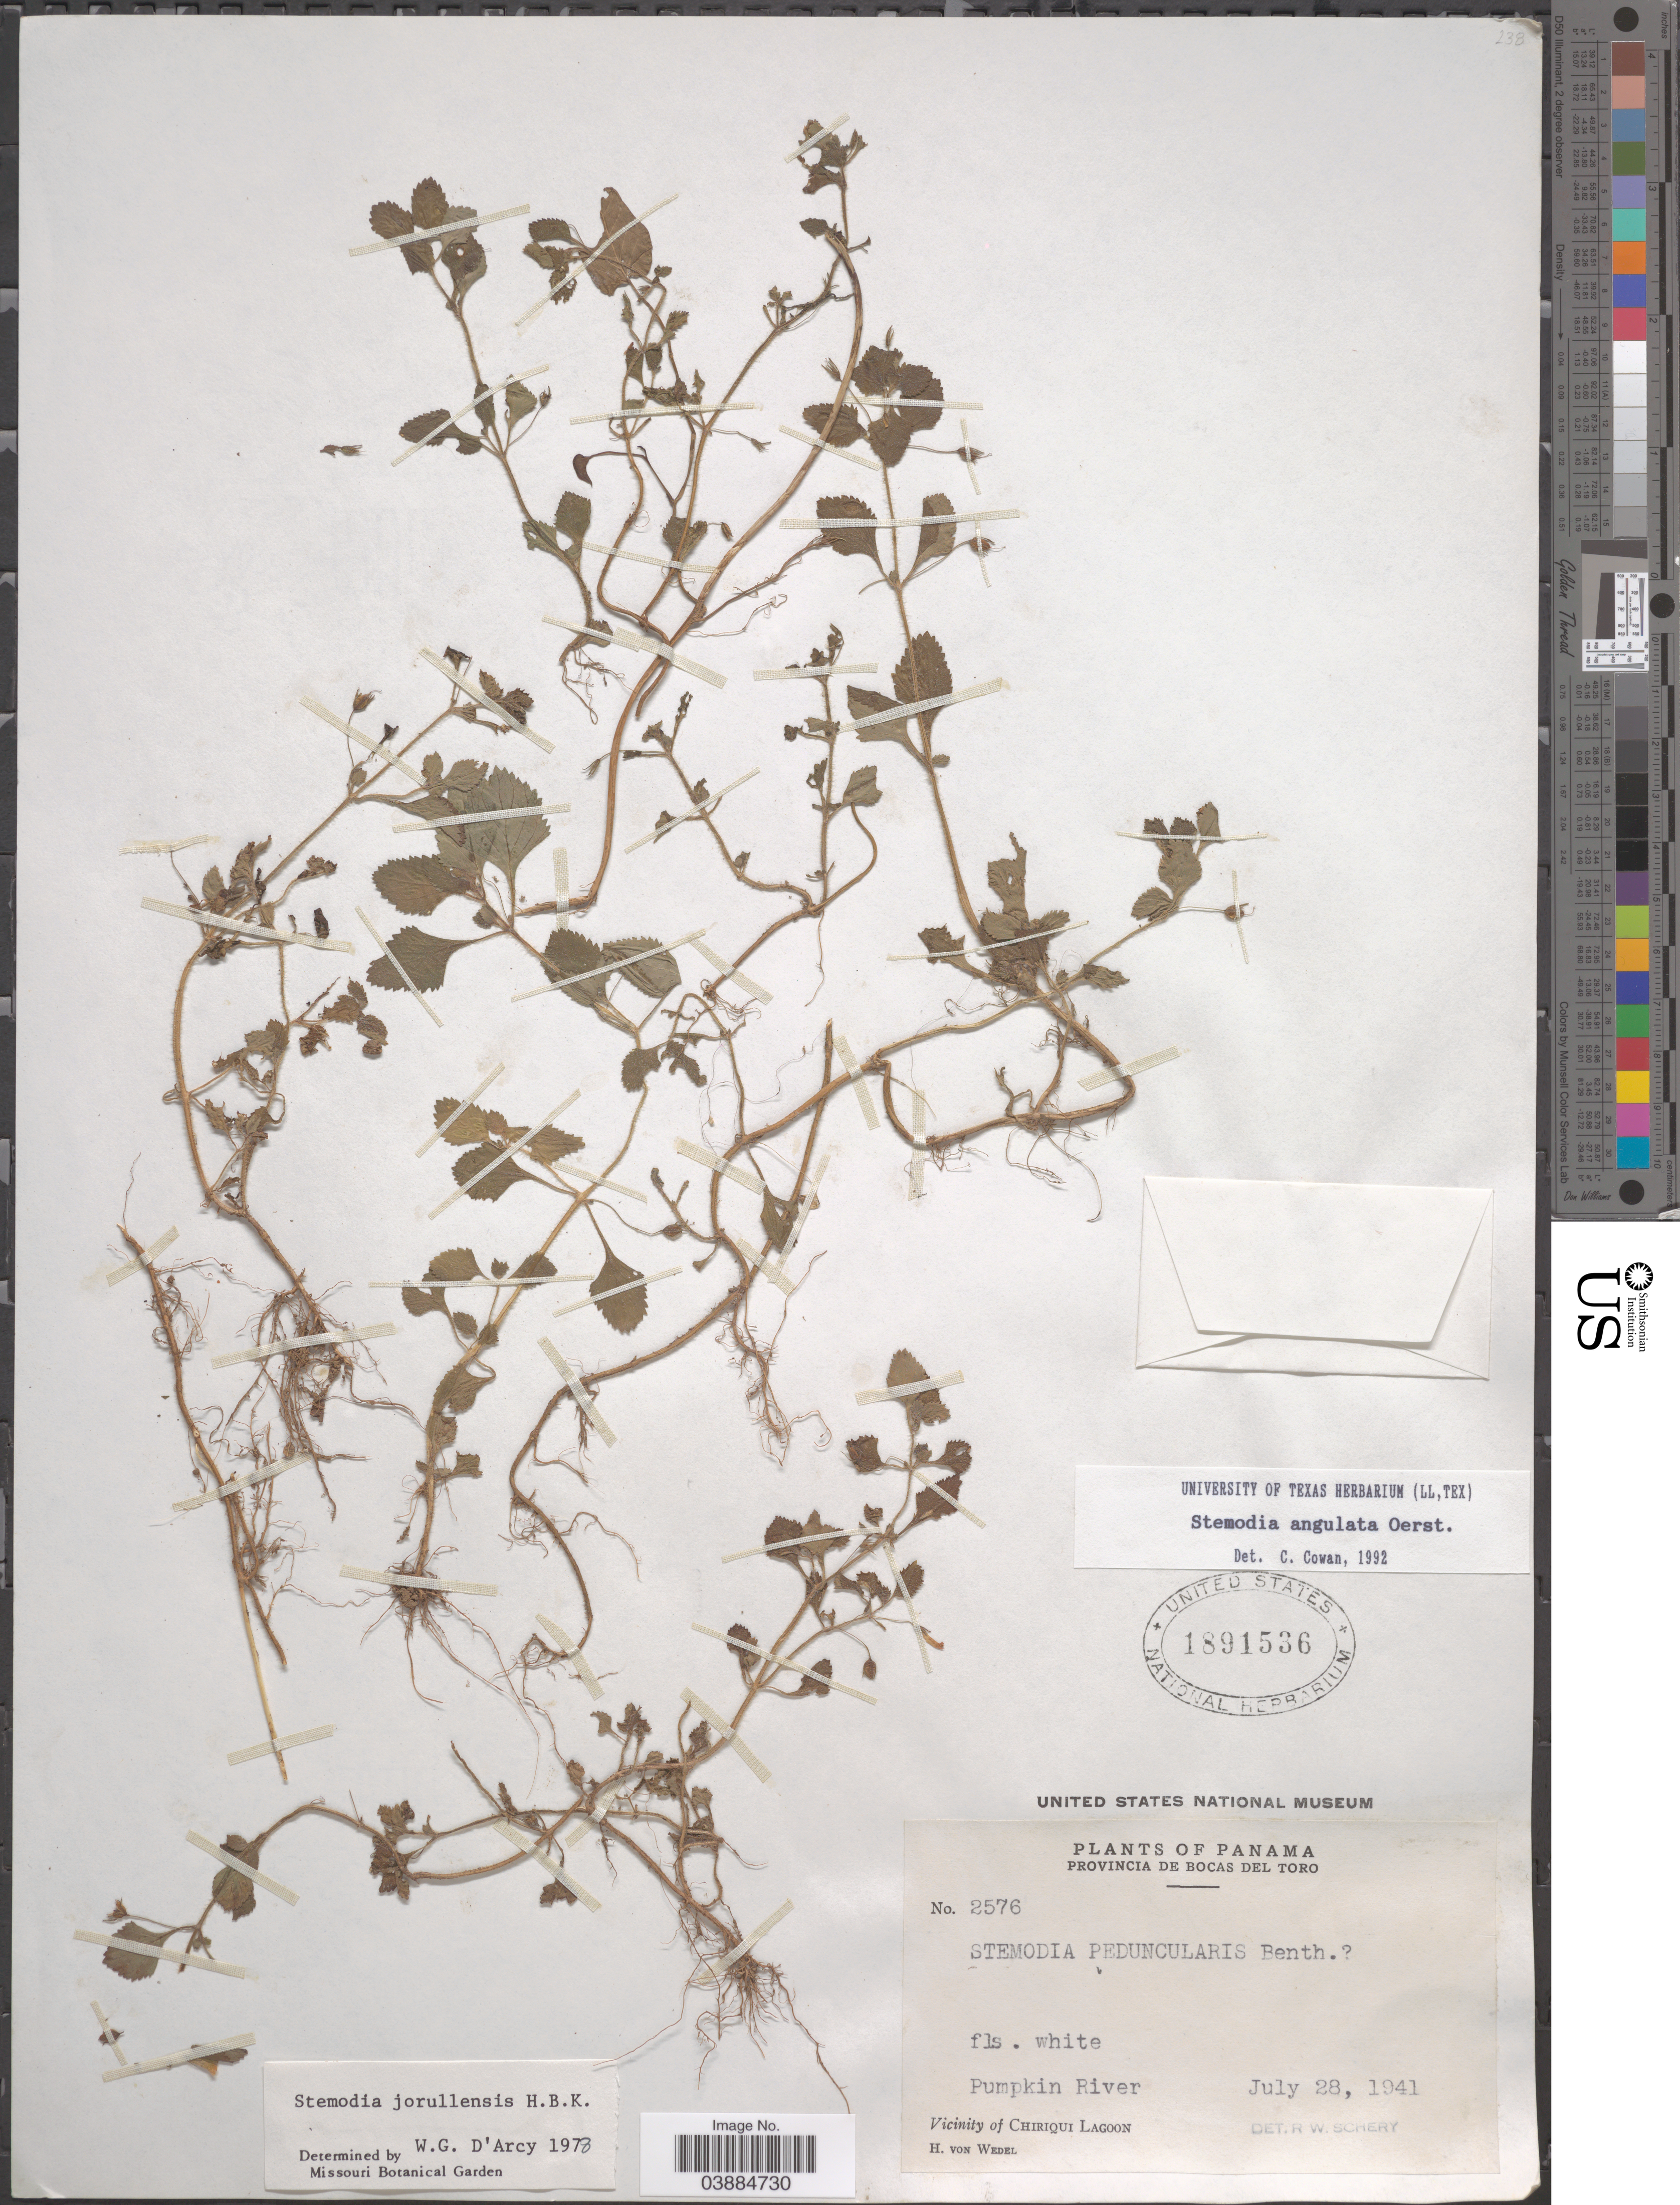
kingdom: Plantae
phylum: Tracheophyta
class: Magnoliopsida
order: Lamiales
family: Plantaginaceae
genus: Stemodia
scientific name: Stemodia angulata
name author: Oerst.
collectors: H. von Wedel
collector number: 2576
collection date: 1941-07-28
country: Panama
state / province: Bocas del Toro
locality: Pumpkin River. Vicinity of Chiriqui Lagoon.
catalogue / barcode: US 1891536